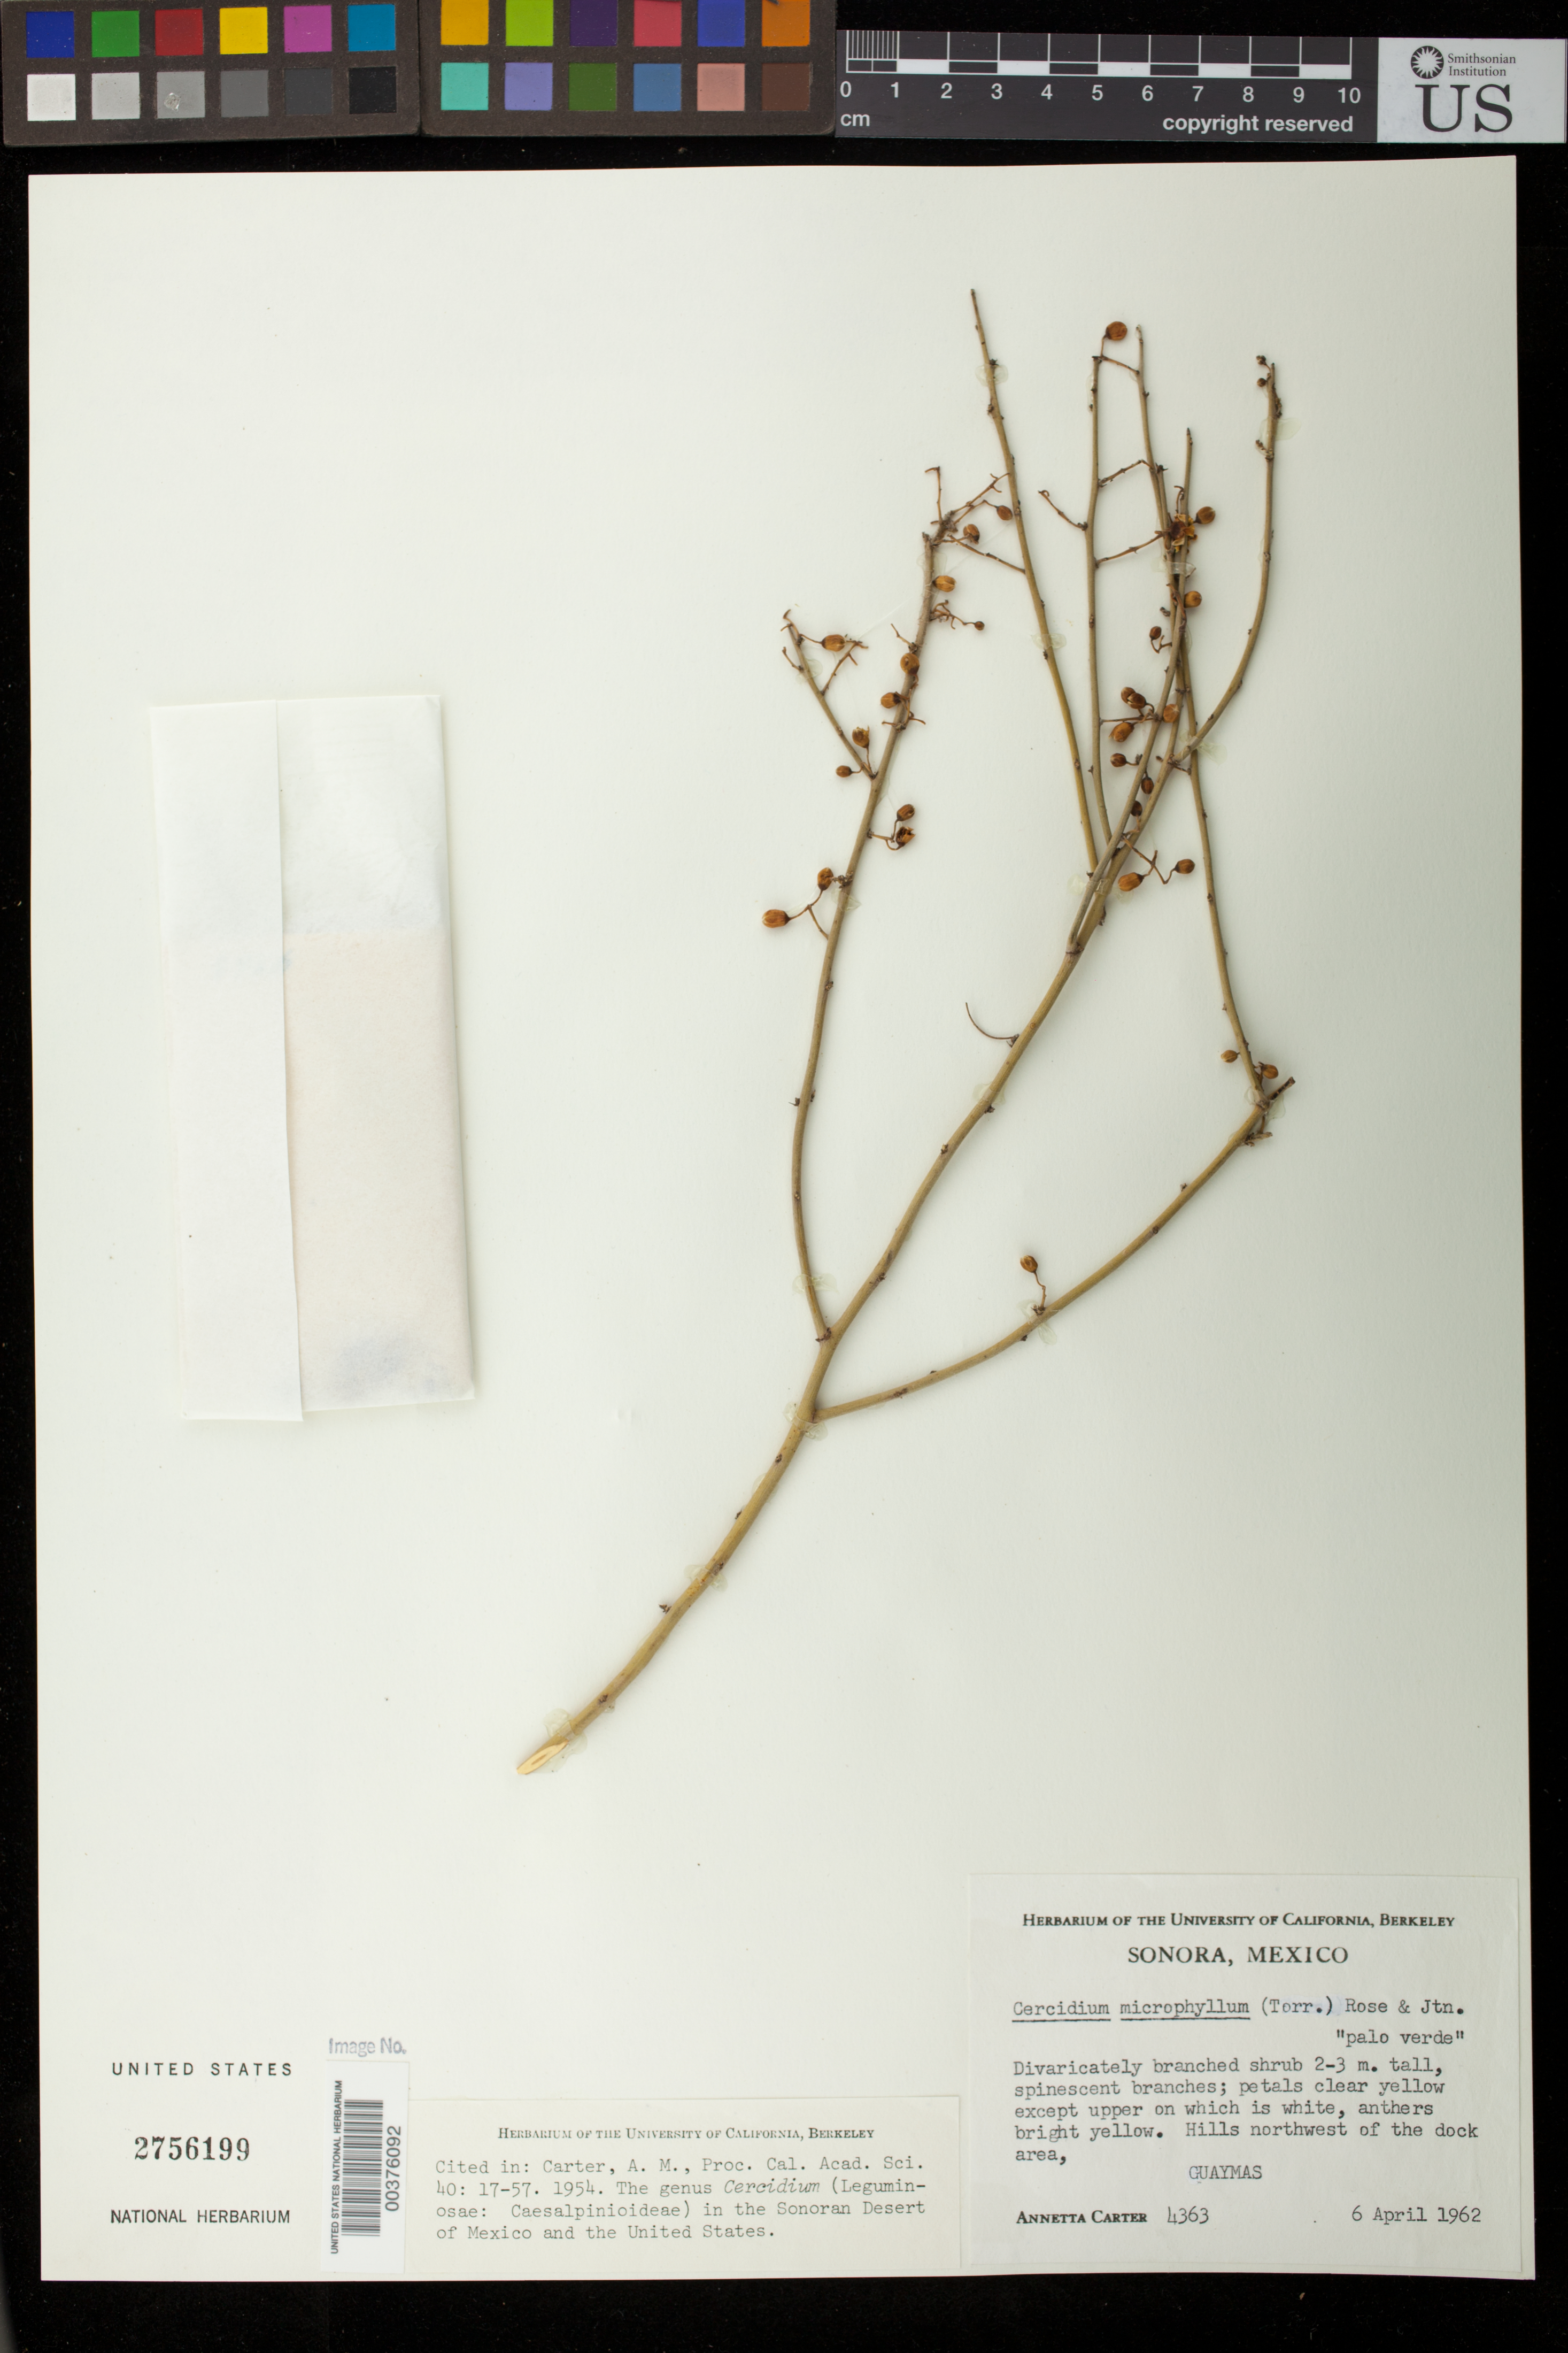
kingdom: Plantae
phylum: Tracheophyta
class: Magnoliopsida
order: Fabales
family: Fabaceae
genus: Parkinsonia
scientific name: Parkinsonia microphylla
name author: Torr.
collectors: A. M. Carter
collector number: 4363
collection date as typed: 06 Apr 1962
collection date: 1962-04-06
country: Mexico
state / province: Sonora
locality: Hills northwest of the dock area, Guaymas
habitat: Hills northwest of the dock area.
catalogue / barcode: US 2756199